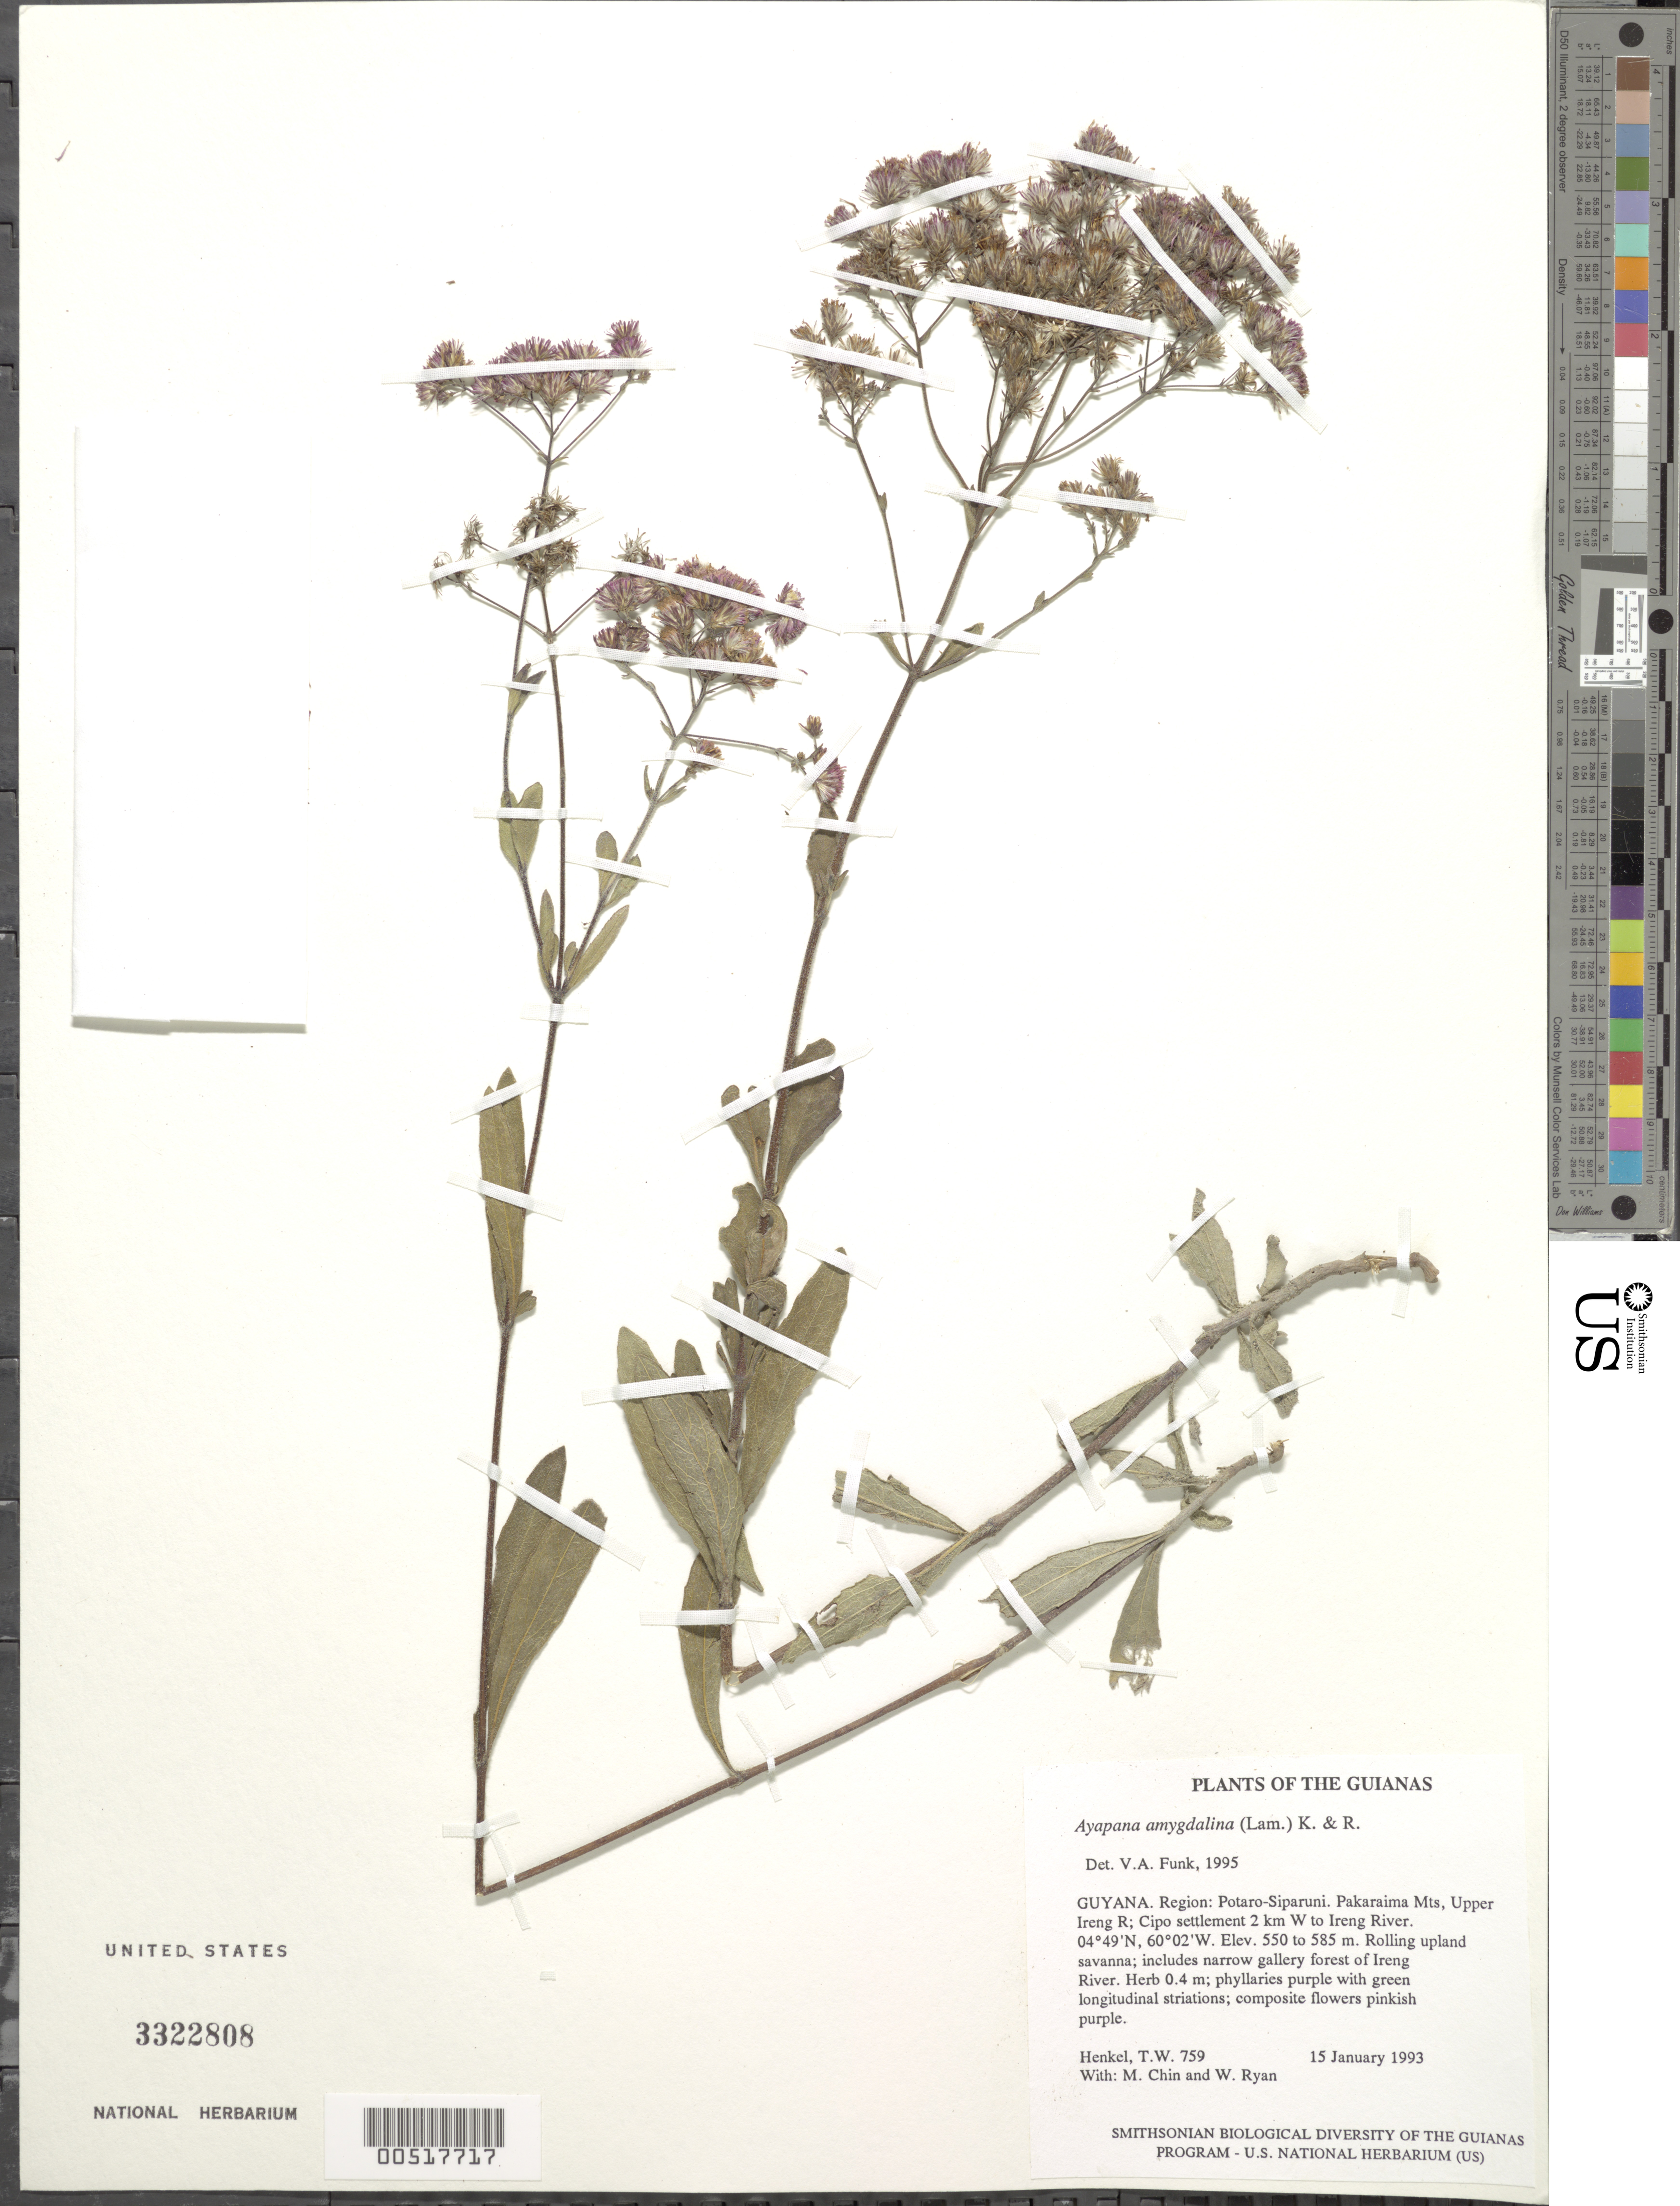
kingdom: Plantae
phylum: Tracheophyta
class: Magnoliopsida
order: Asterales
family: Asteraceae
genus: Ayapana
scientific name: Ayapana amygdalina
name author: (Lam.) R.M. King & H. Rob.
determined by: Funk, Vicki A., (BOT), Smithsonian Institution - National Museum of Natural History (UNITED STATES)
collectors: T. Henkel, M. Chin & W. Ryan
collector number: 759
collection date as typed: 15 January 1993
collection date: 1993-01-15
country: Guyana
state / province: Potaro-Siparuni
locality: Pakaraima Mts, Upper Ireng R; Cipo settlement 2 km W to Ireng River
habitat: Rolling upland savanna; includes narrow gallery forest of Ireng River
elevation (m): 550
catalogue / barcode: US 3322808